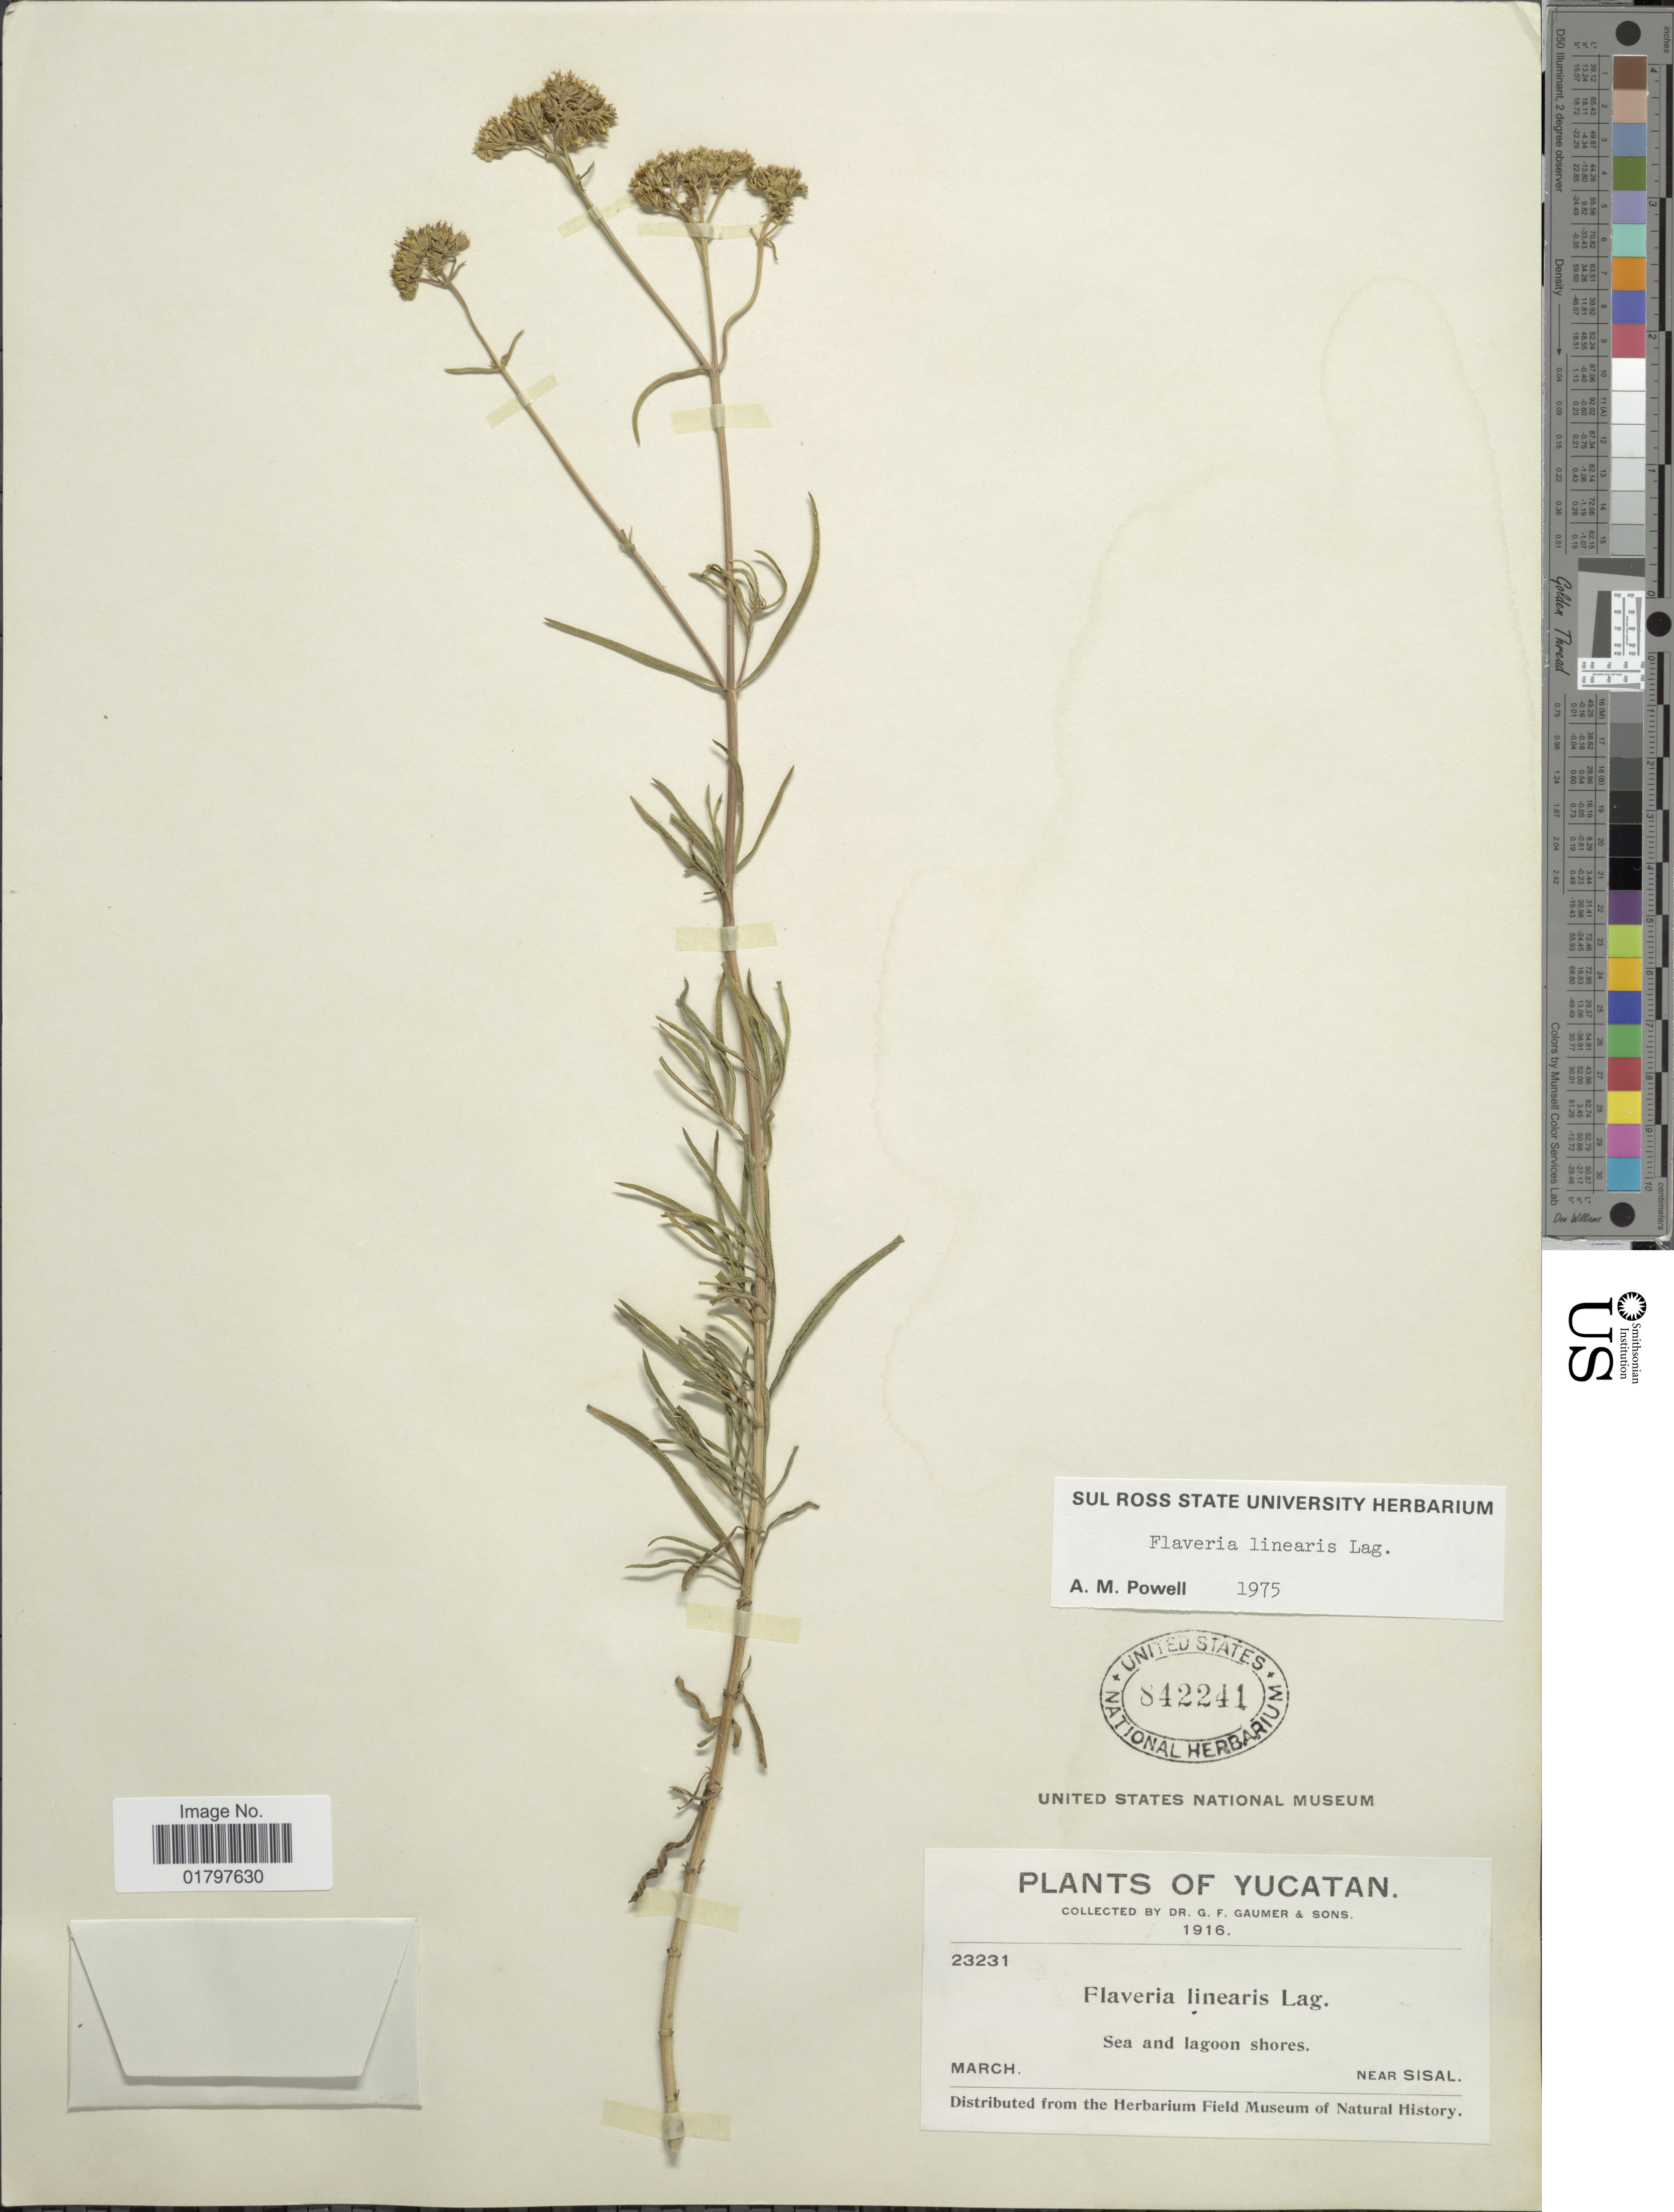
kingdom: Plantae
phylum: Tracheophyta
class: Magnoliopsida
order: Asterales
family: Asteraceae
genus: Flaveria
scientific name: Flaveria linearis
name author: Lag.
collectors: G. F. Gaumer & et al.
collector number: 23231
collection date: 1916-03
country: Mexico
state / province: Yucatán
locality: Sea and lagoon shores. Near Sisal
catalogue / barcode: US 842241